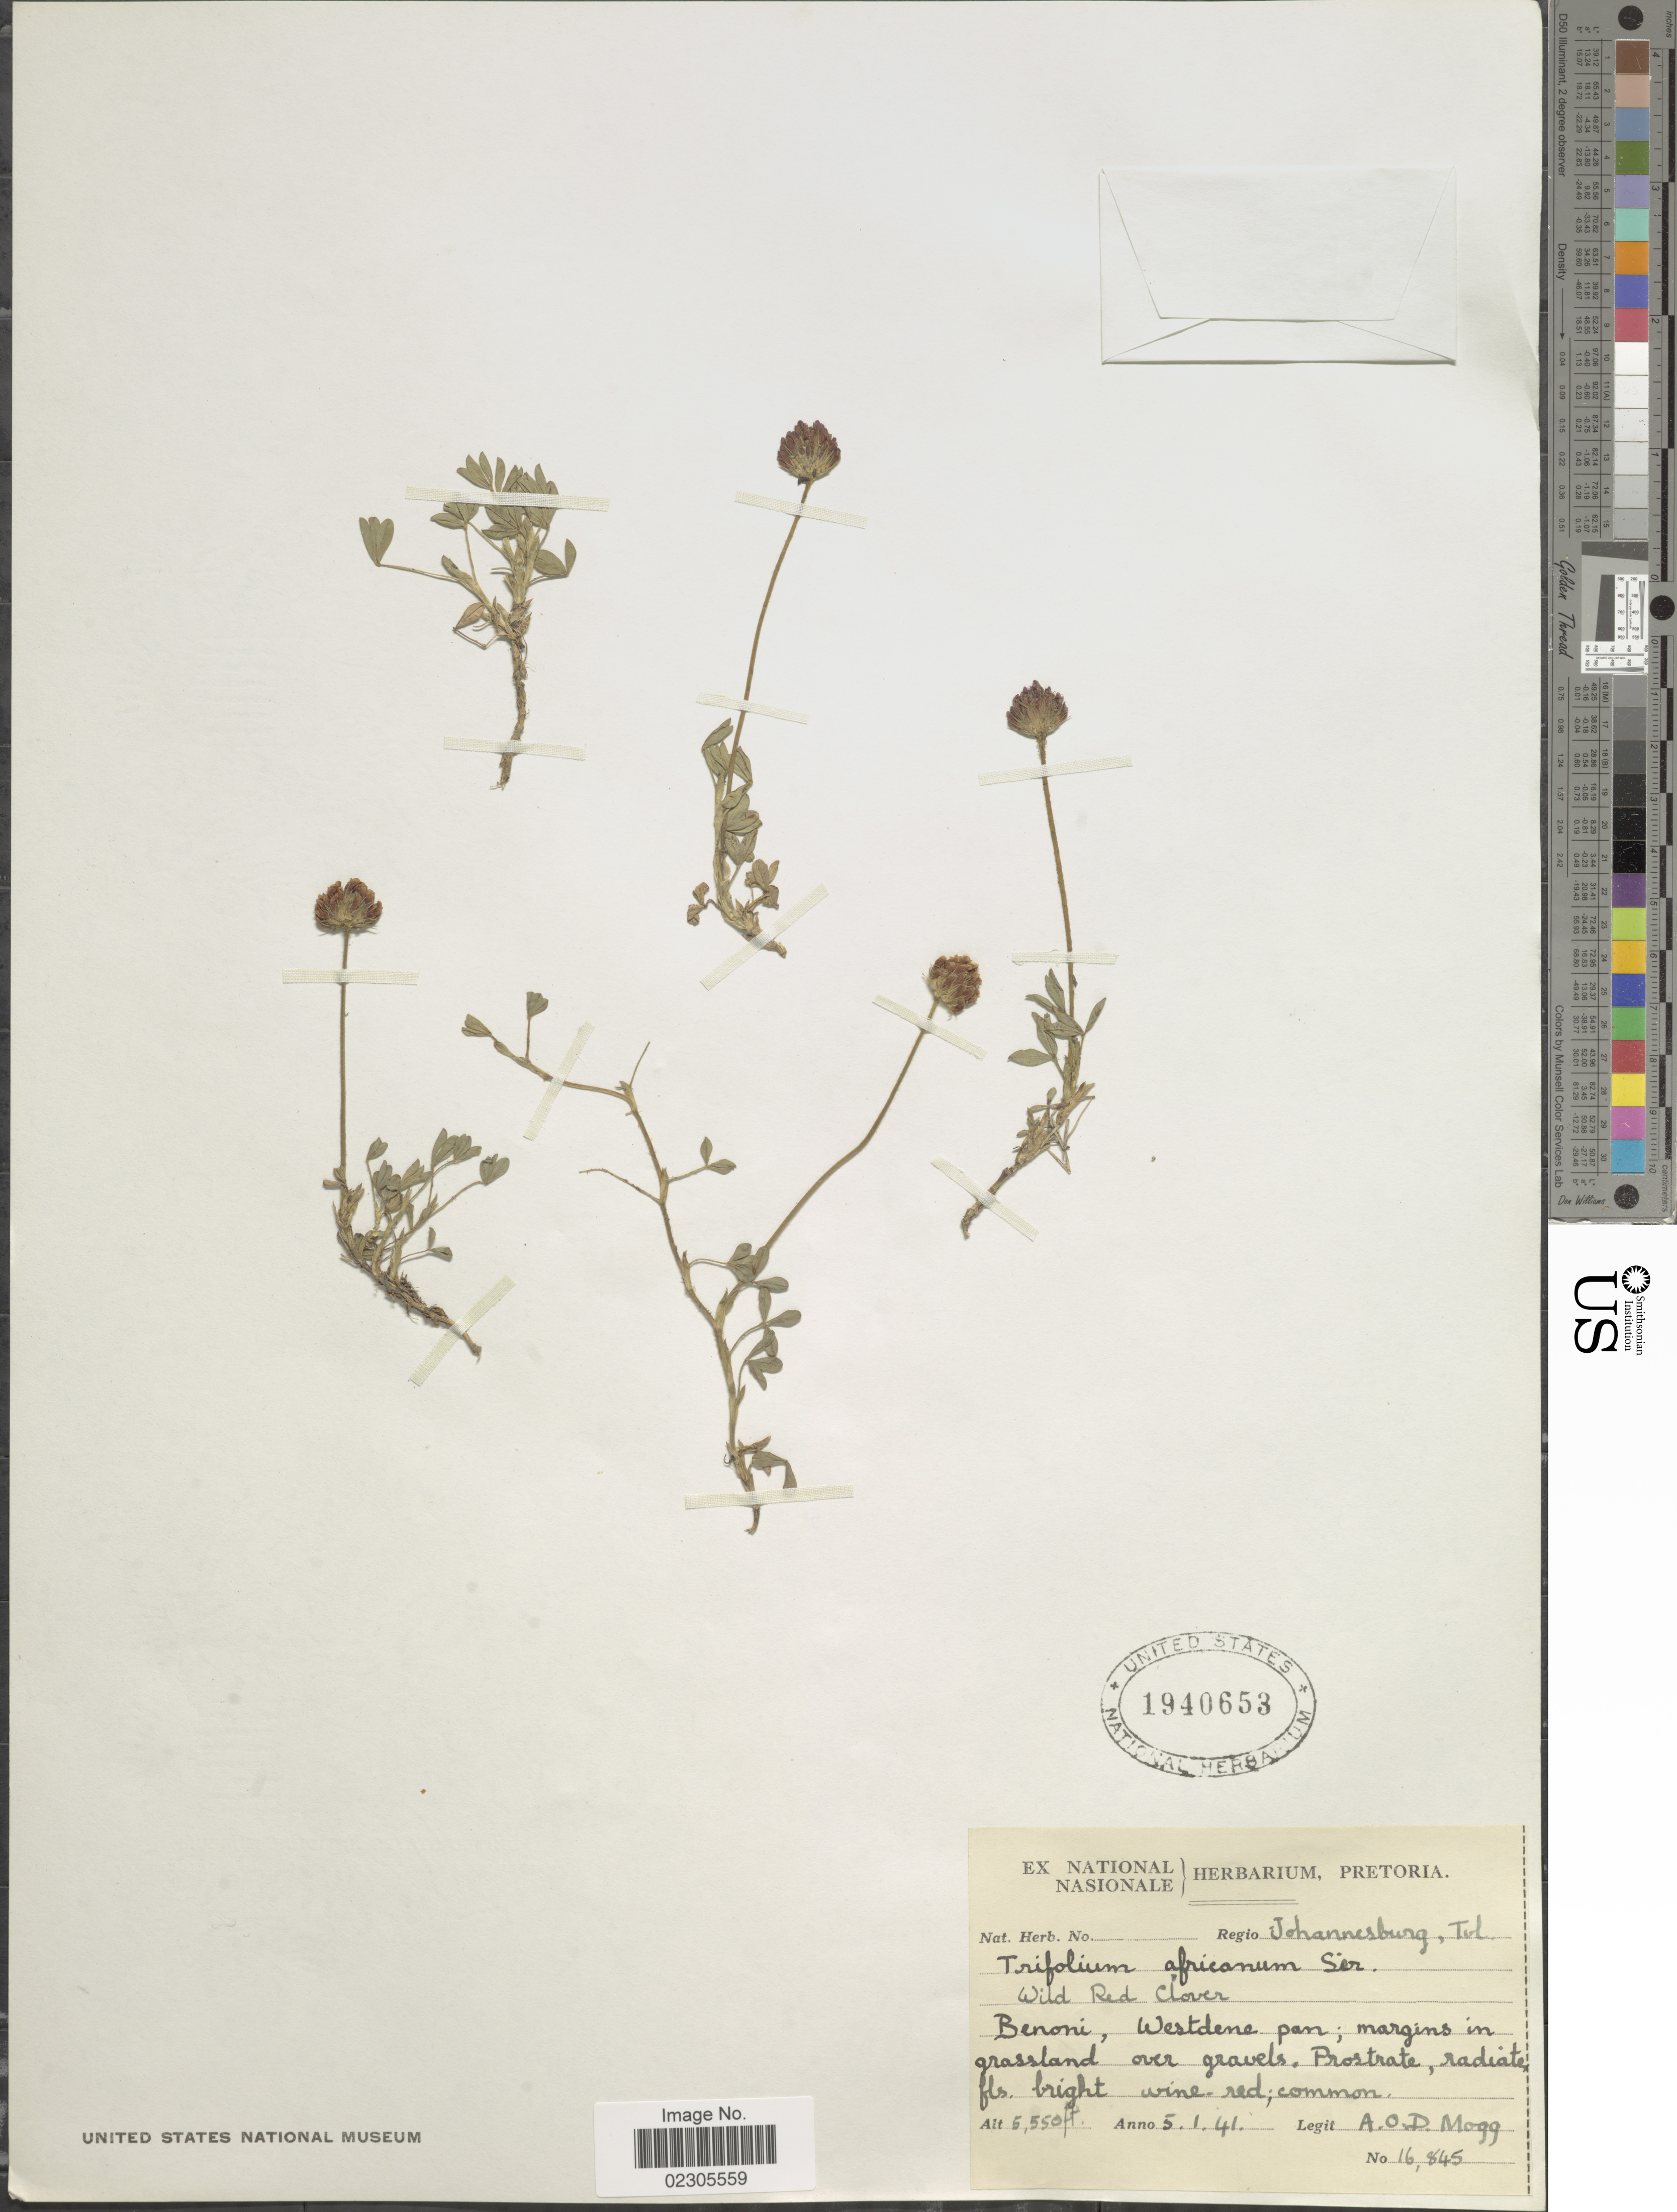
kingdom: Plantae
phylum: Tracheophyta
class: Magnoliopsida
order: Fabales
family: Fabaceae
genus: Trifolium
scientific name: Trifolium africanum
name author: Ser.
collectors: A. O. Mogg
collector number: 16845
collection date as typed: Transcribed d/m/y: 5/1/41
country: South Africa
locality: Benoni, Westdene pan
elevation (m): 1692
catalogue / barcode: US 1940653